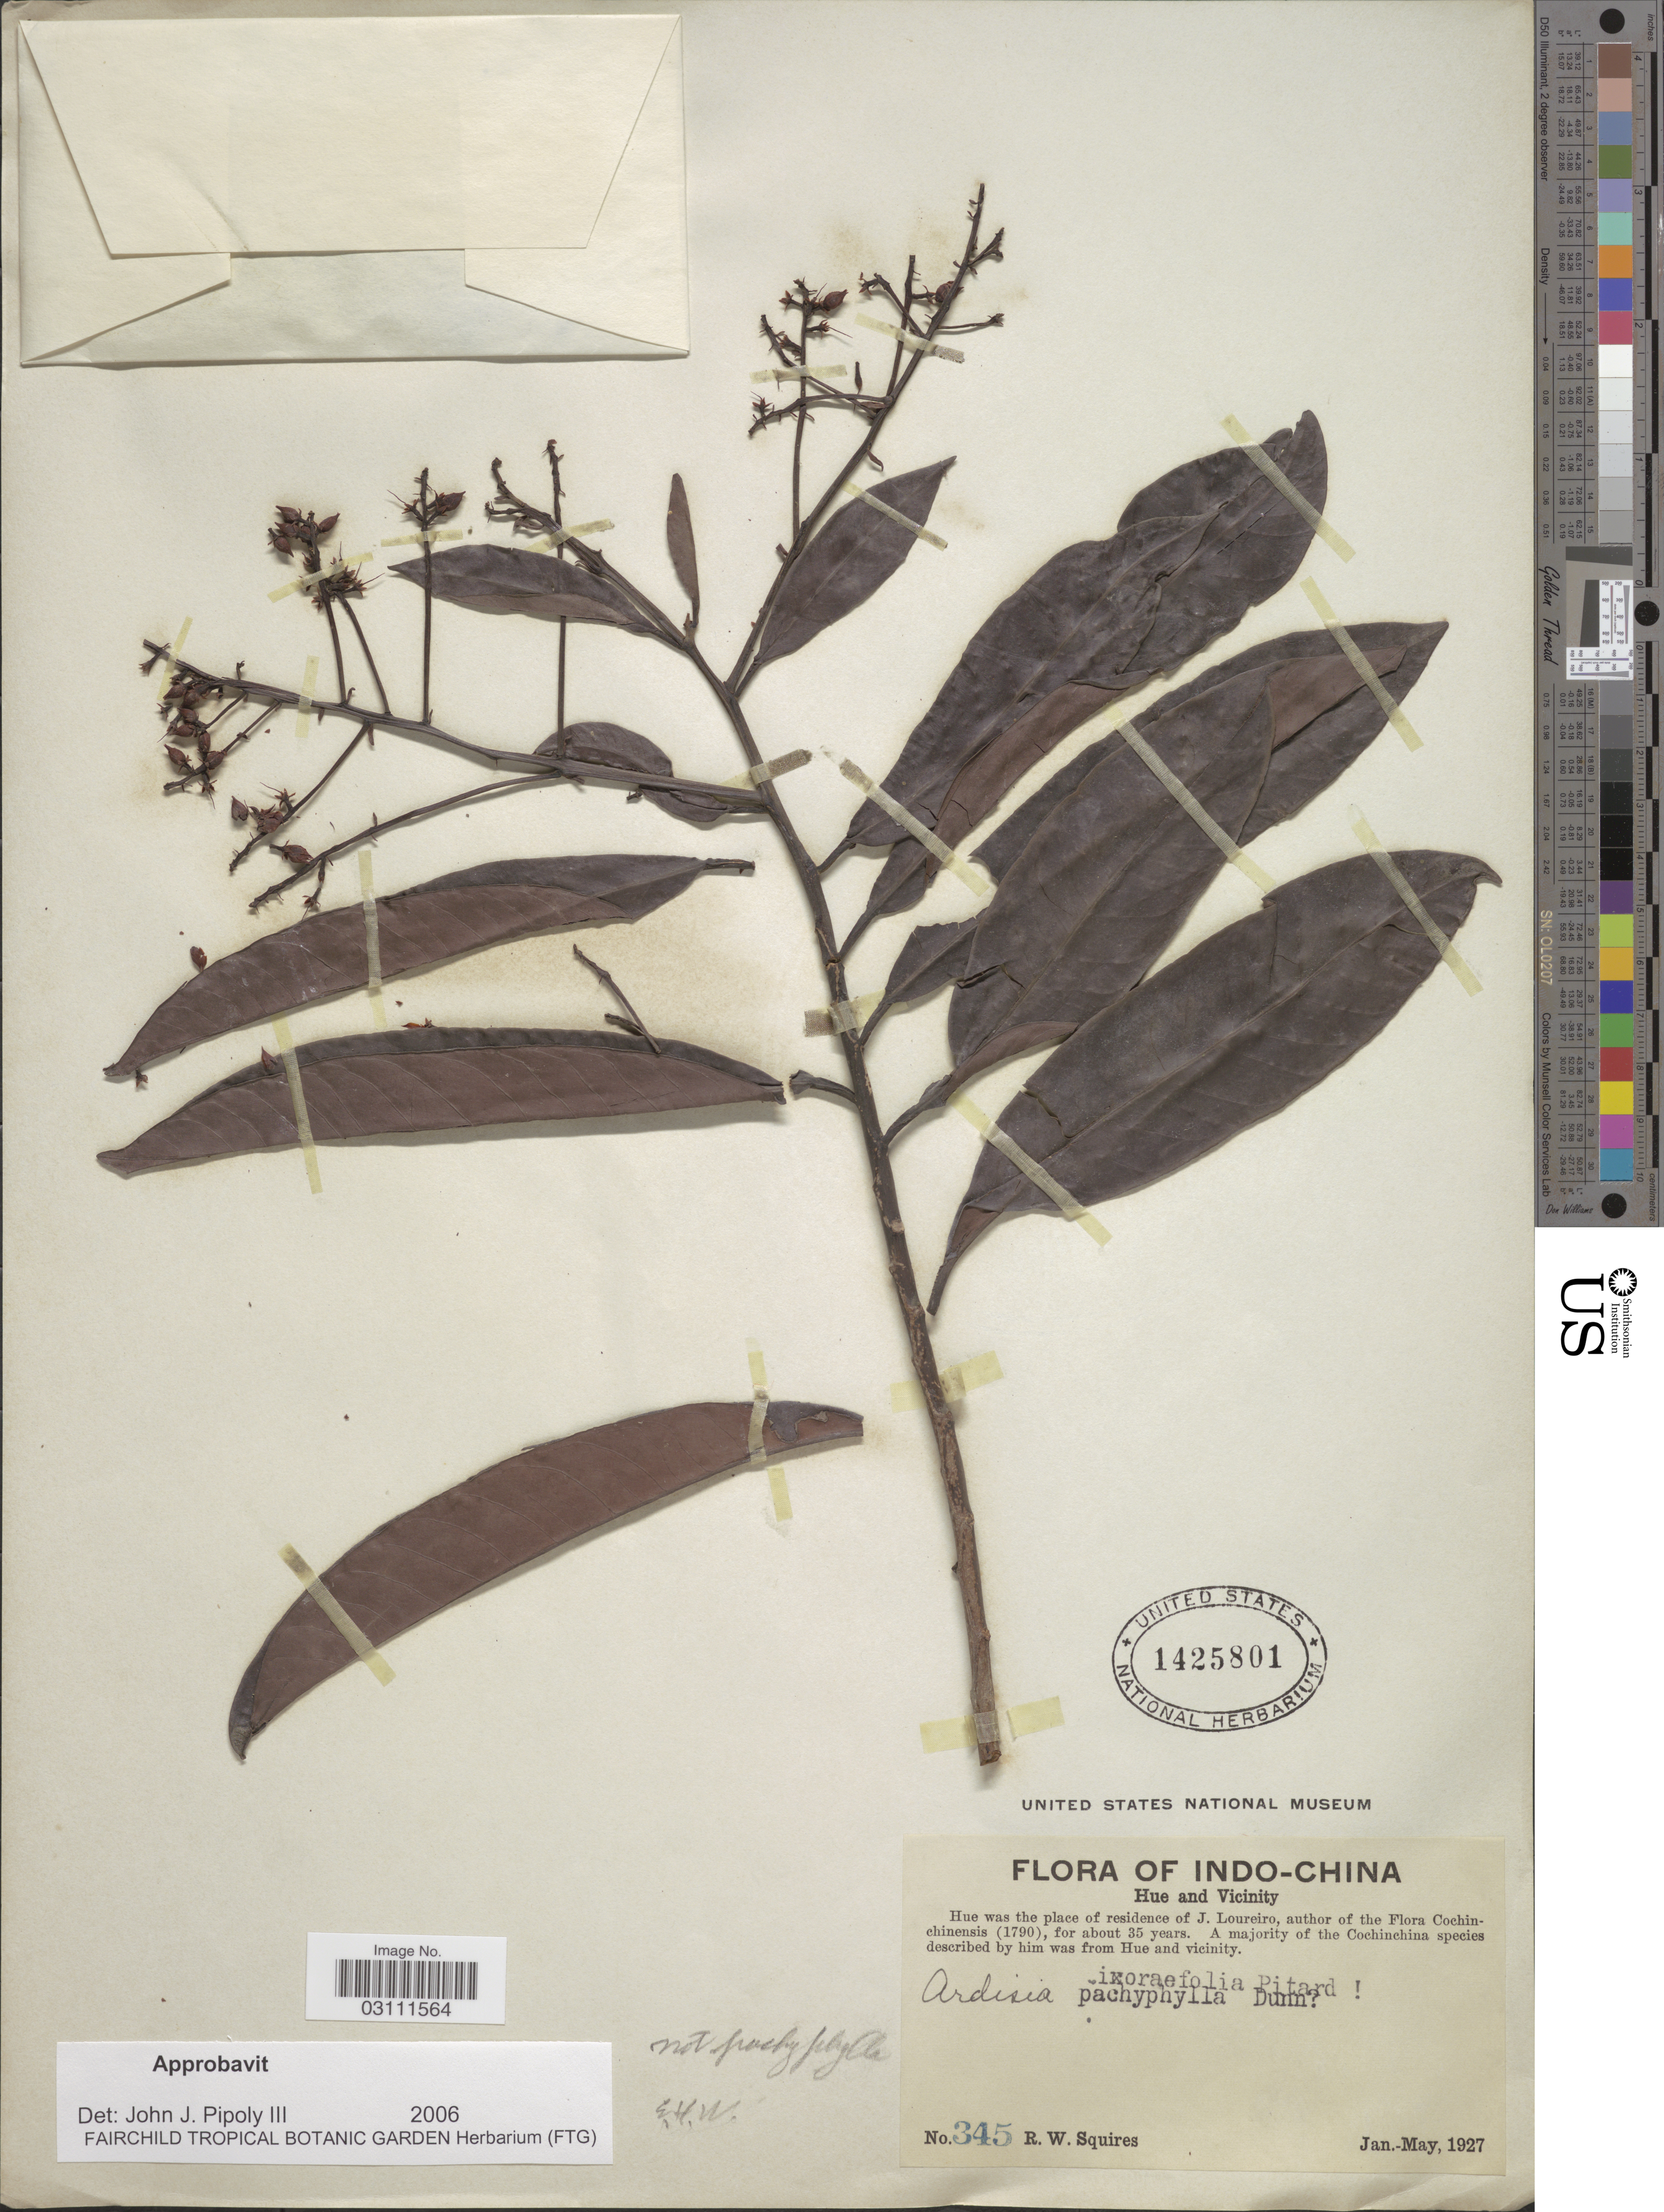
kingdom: Plantae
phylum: Tracheophyta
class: Magnoliopsida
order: Ericales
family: Primulaceae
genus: Ardisia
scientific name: Ardisia ixorifolia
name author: Pit.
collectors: R. Squires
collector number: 345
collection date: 1927-01/1927-05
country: Vietnam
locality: Indo-China, Hue and Vicinity.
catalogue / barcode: US 1425801